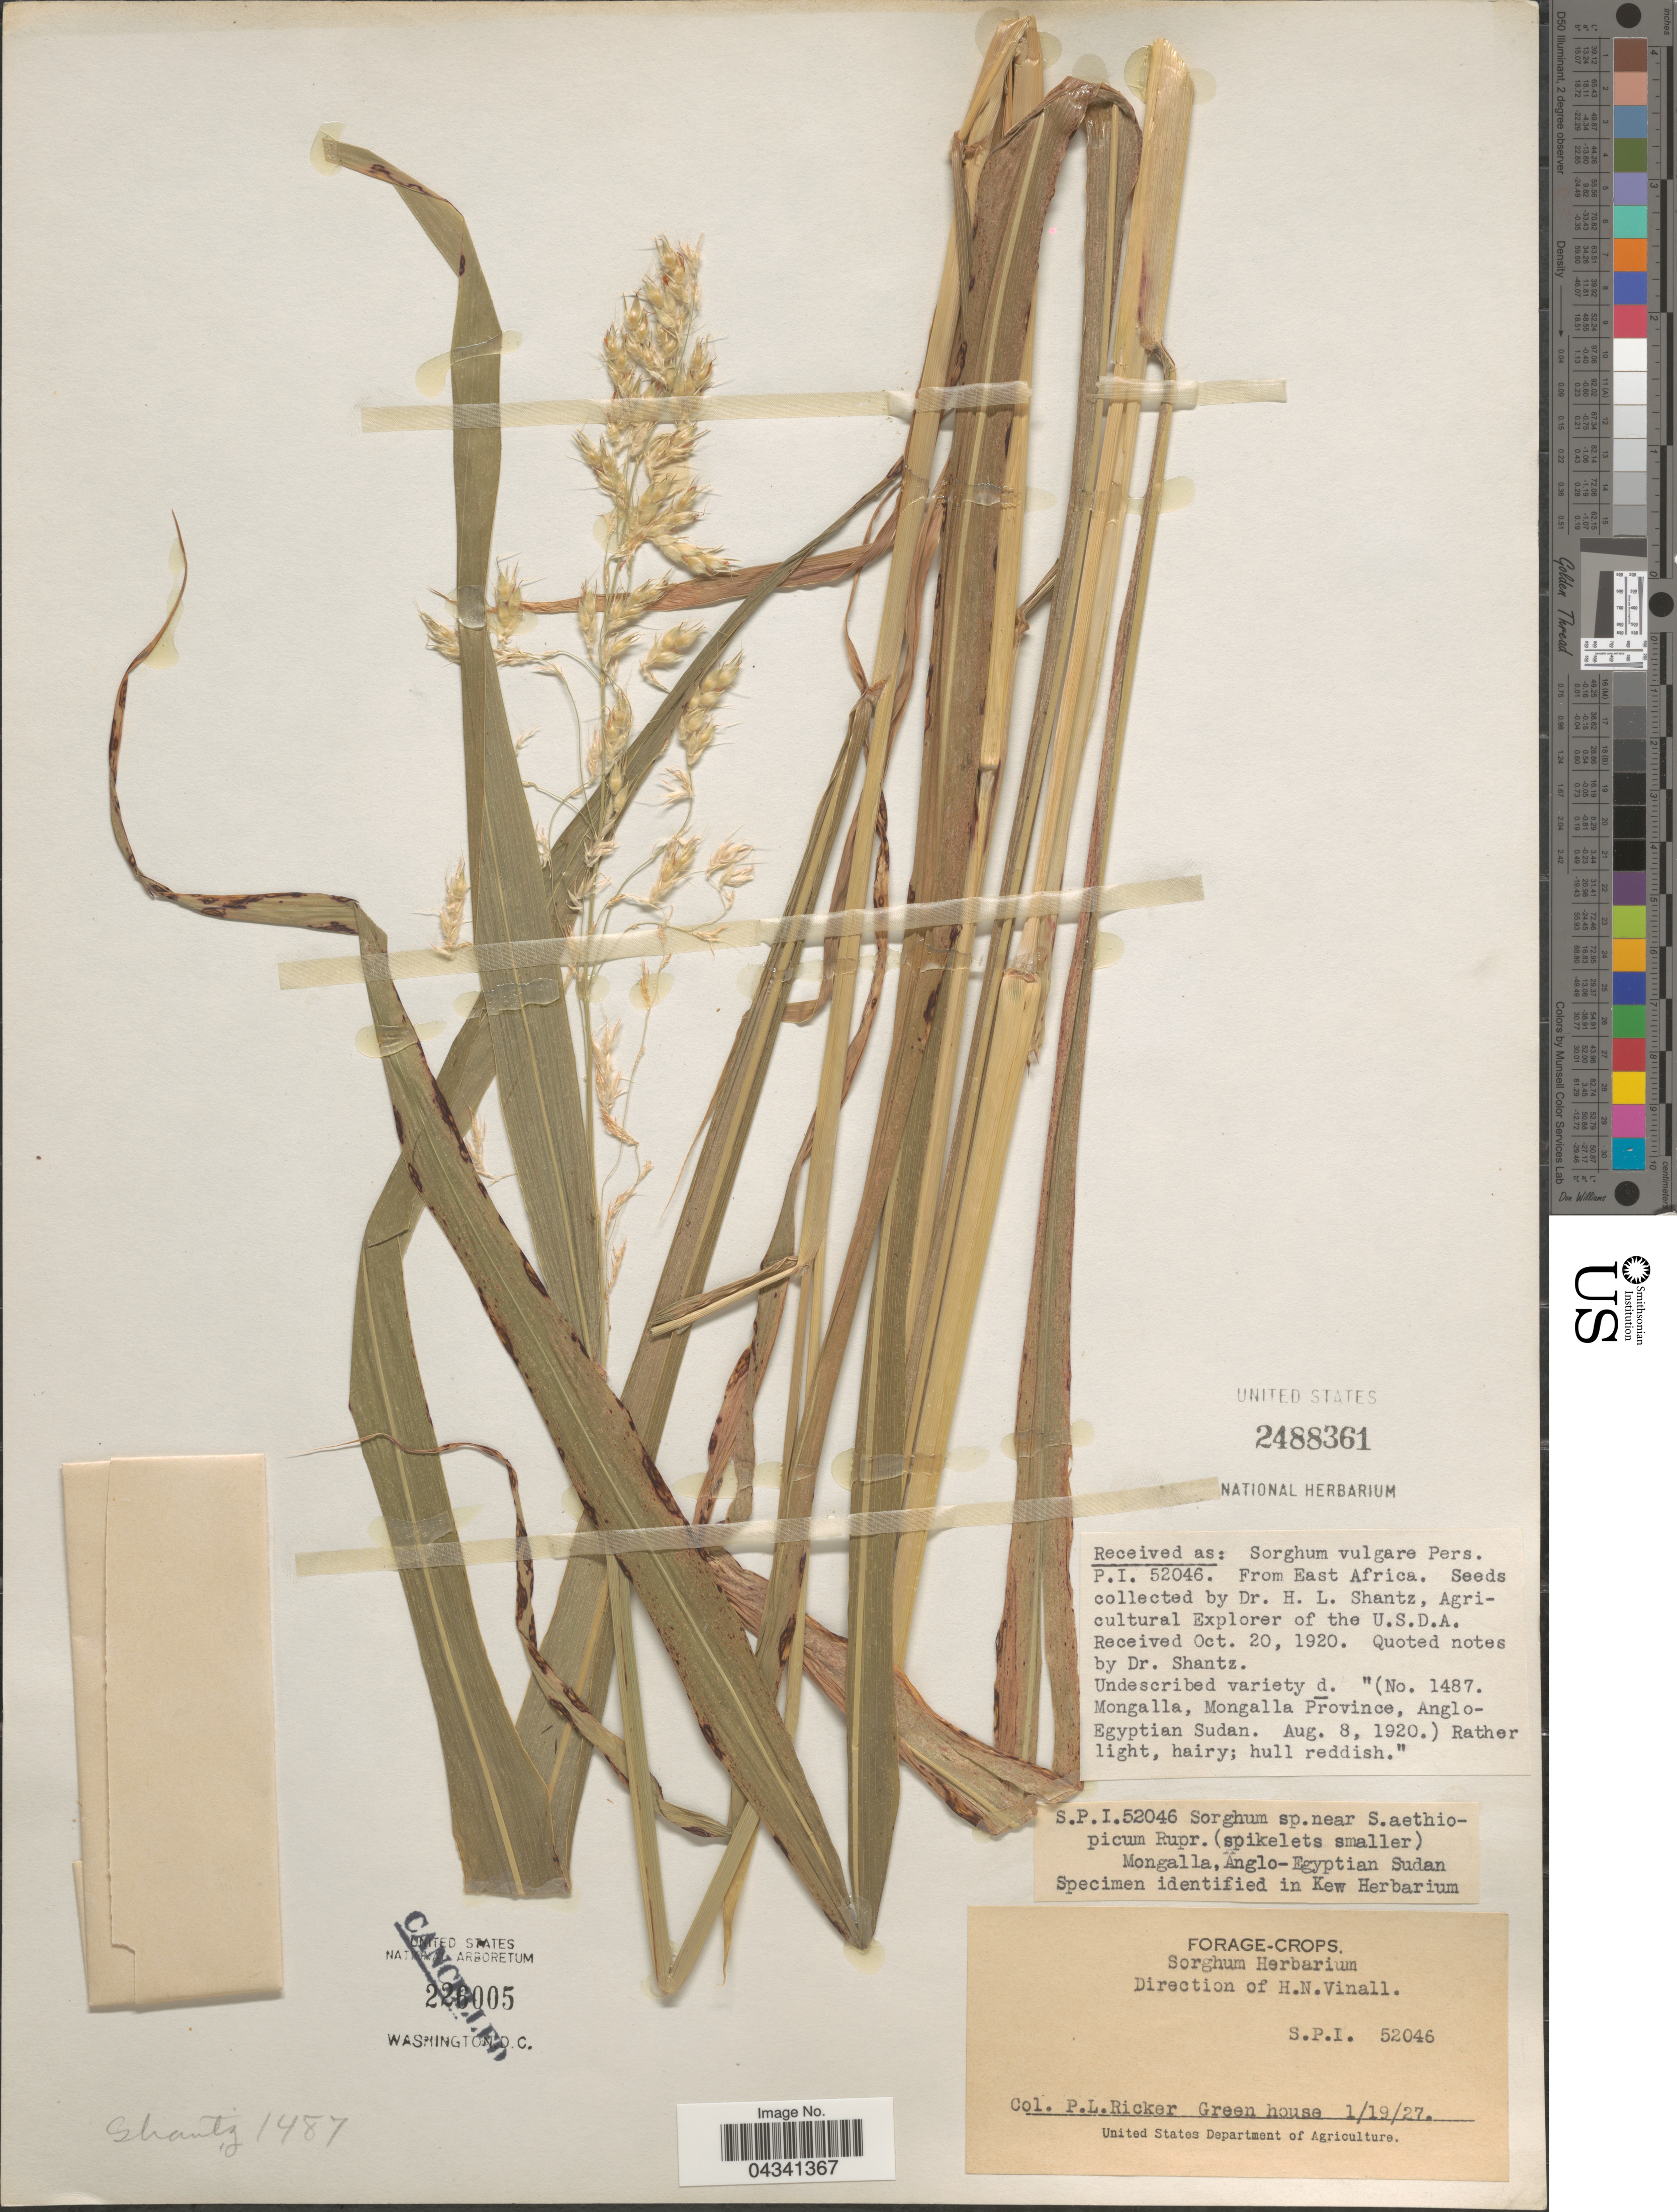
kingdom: Plantae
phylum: Tracheophyta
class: Liliopsida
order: Poales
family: Poaceae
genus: Sorghum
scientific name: Sorghum arundinaceum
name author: (Desv.) Stapf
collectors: P. Ricker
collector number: S.P.I.52046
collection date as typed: Transcribed d/m/y: 19/1/27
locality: Green house.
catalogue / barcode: US 2488361